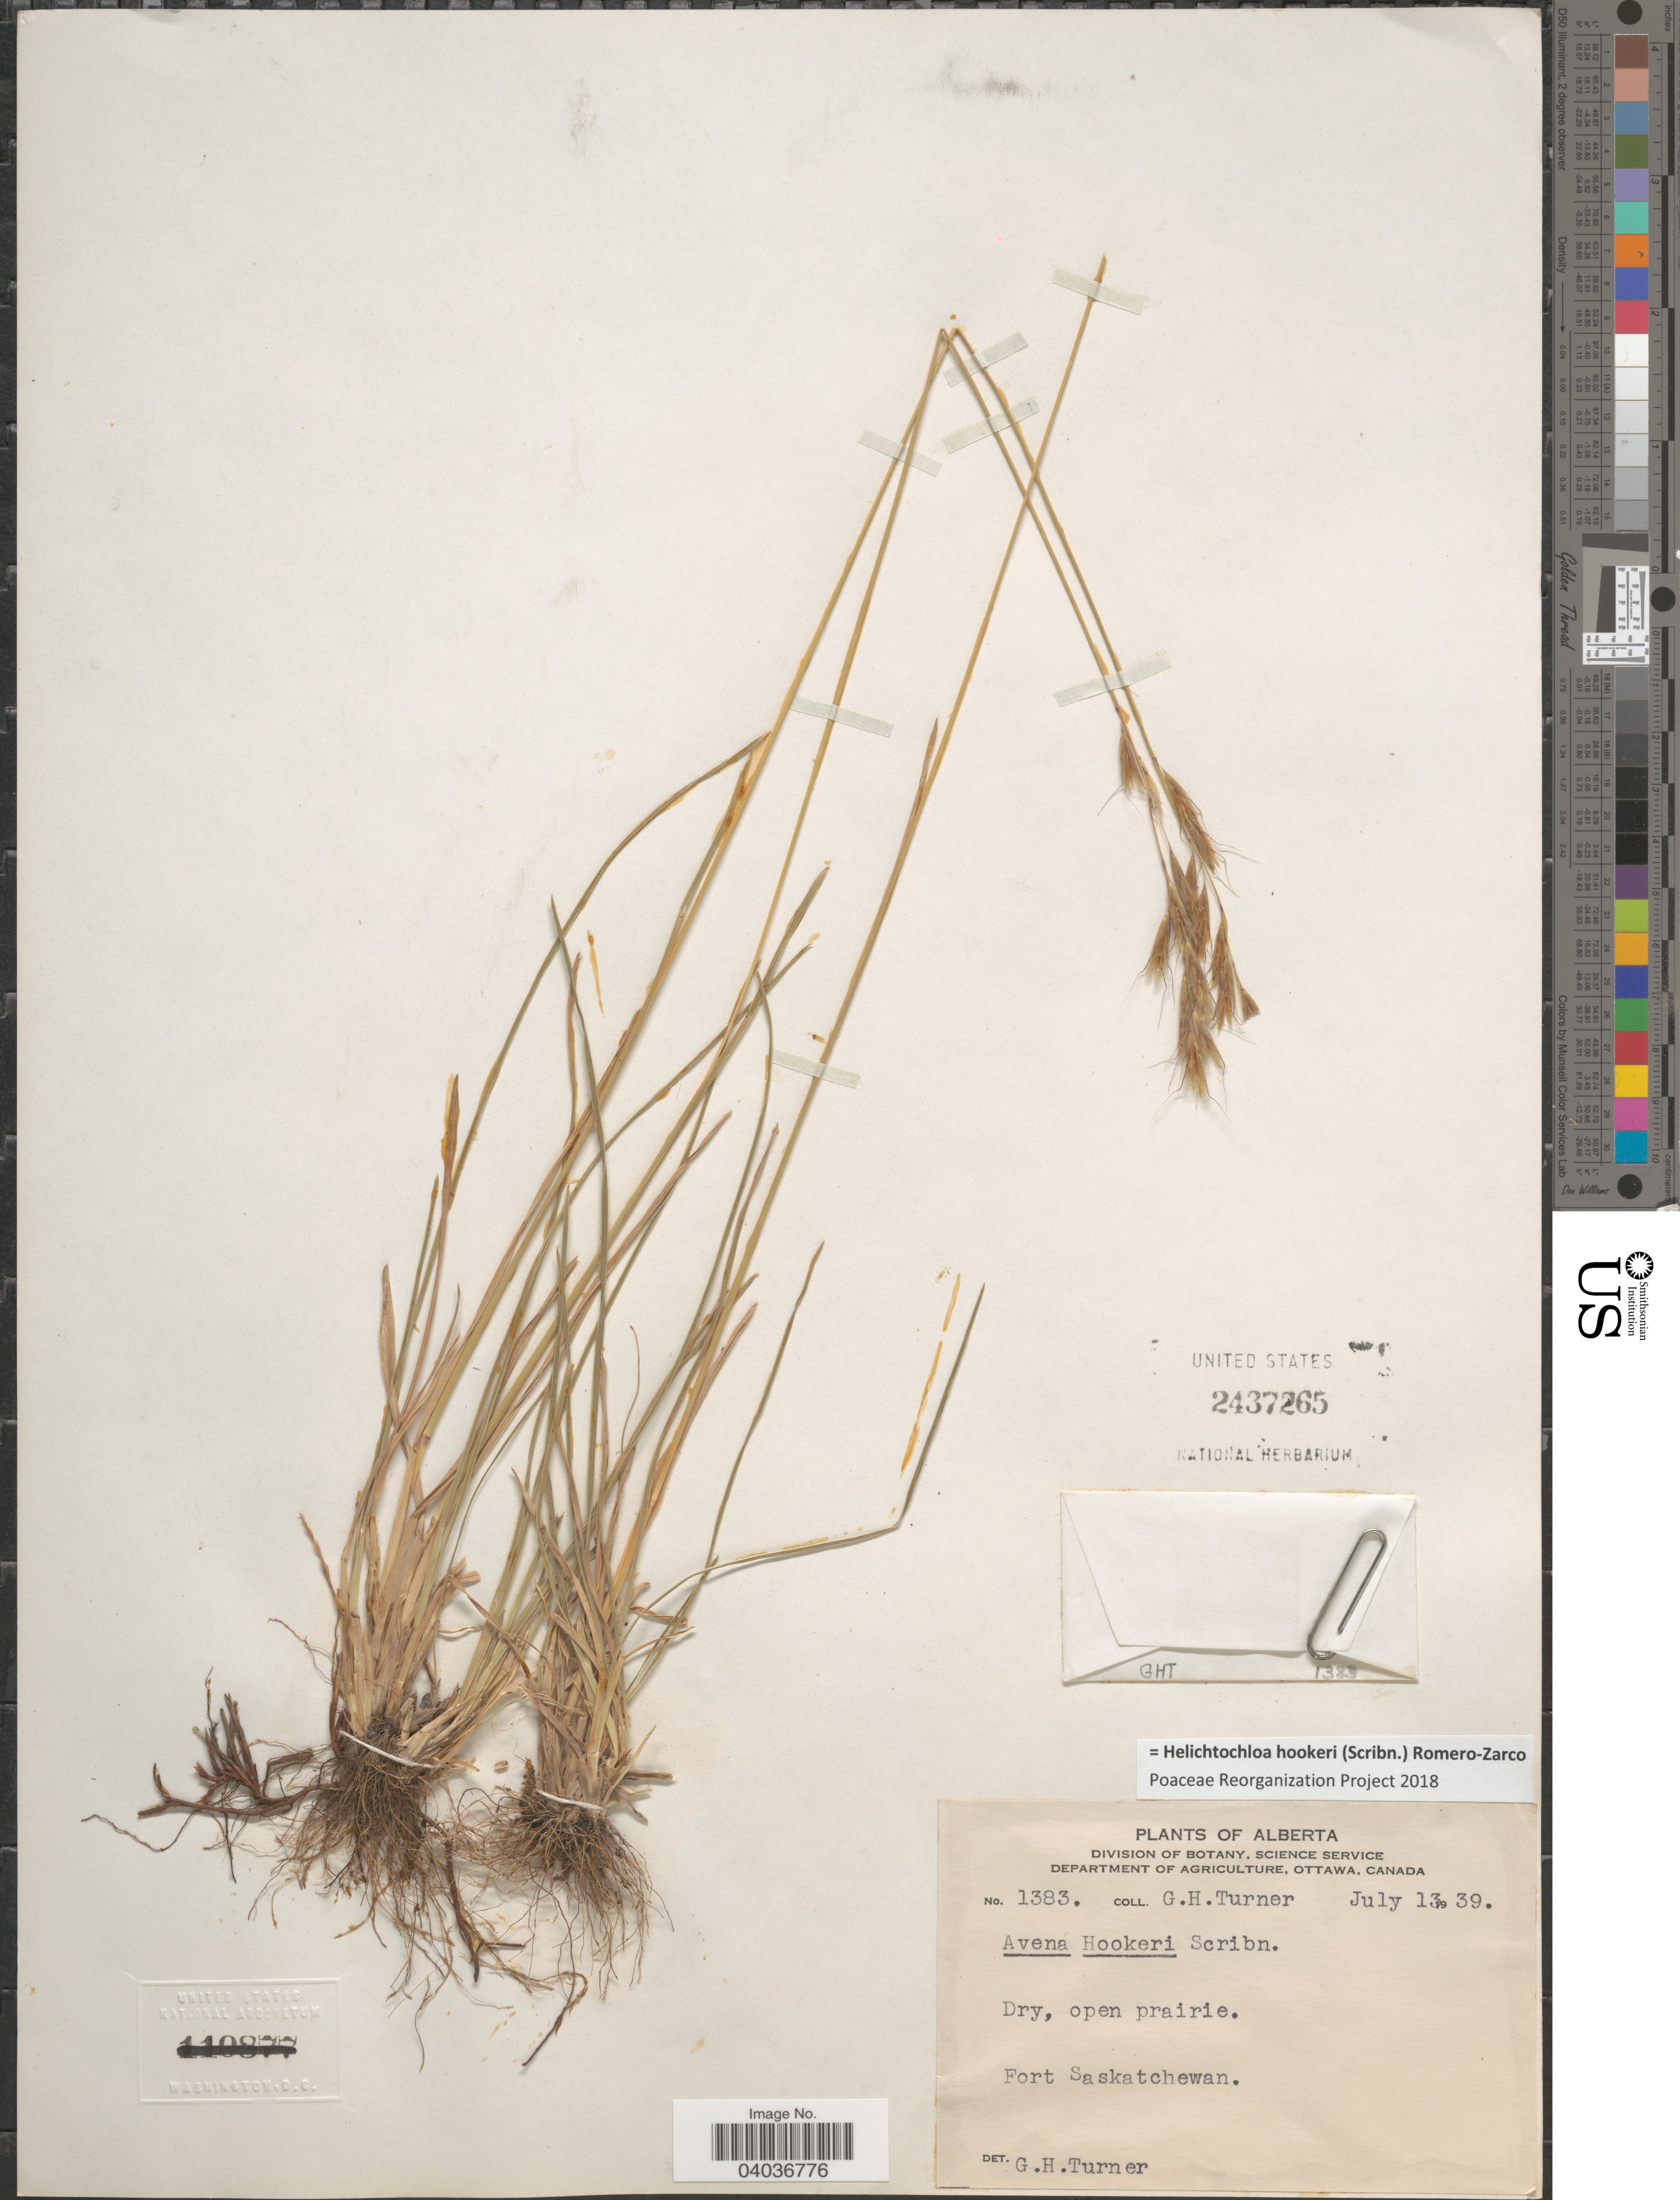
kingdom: Plantae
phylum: Tracheophyta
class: Liliopsida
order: Poales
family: Poaceae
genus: Helictochloa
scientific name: Helictochloa hookeri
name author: (Scribn.) Romero Zarco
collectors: G. H. Turner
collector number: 1383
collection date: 1939-07-13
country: Canada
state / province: Alberta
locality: Fort Saskatchewan.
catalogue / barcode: US 2437265